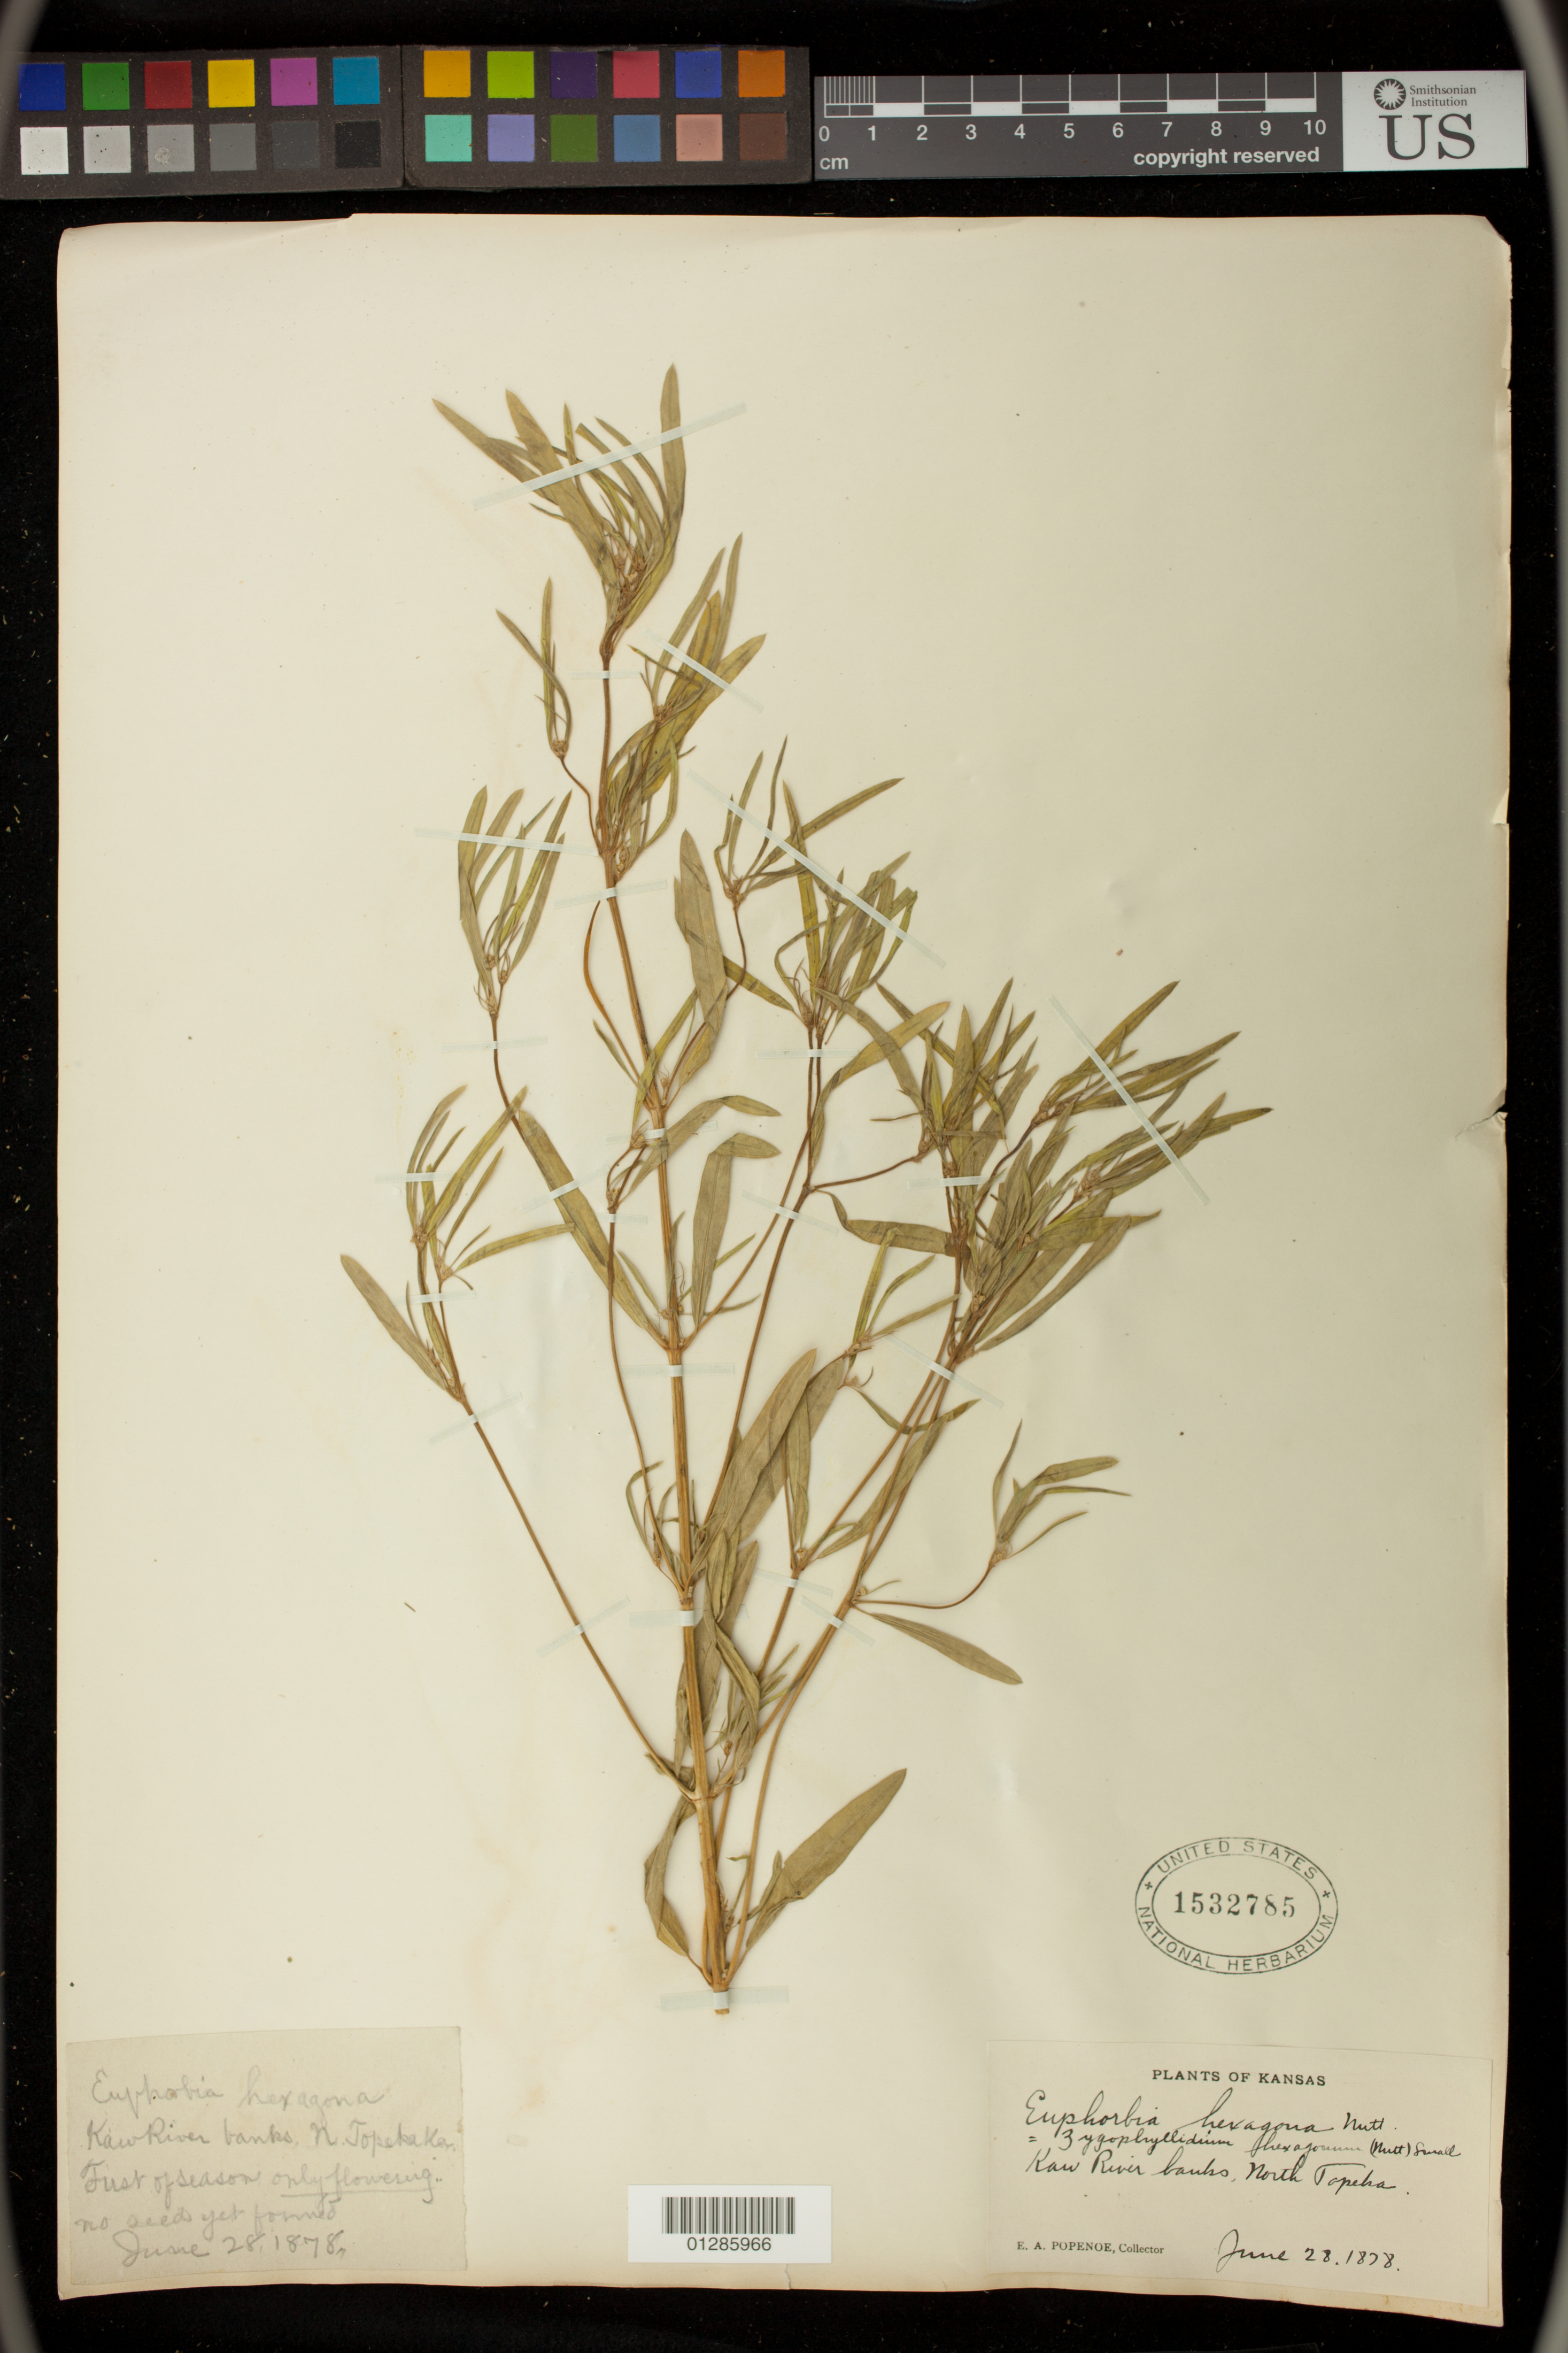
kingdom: Plantae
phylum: Tracheophyta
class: Magnoliopsida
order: Malpighiales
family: Euphorbiaceae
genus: Euphorbia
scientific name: Euphorbia hexagona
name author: Nutt. ex Spreng.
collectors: E. A. Popenoe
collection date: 1878-06-28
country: United States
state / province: Kansas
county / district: Shawnee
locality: Kaw River banks. North Topeka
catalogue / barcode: US 1532785